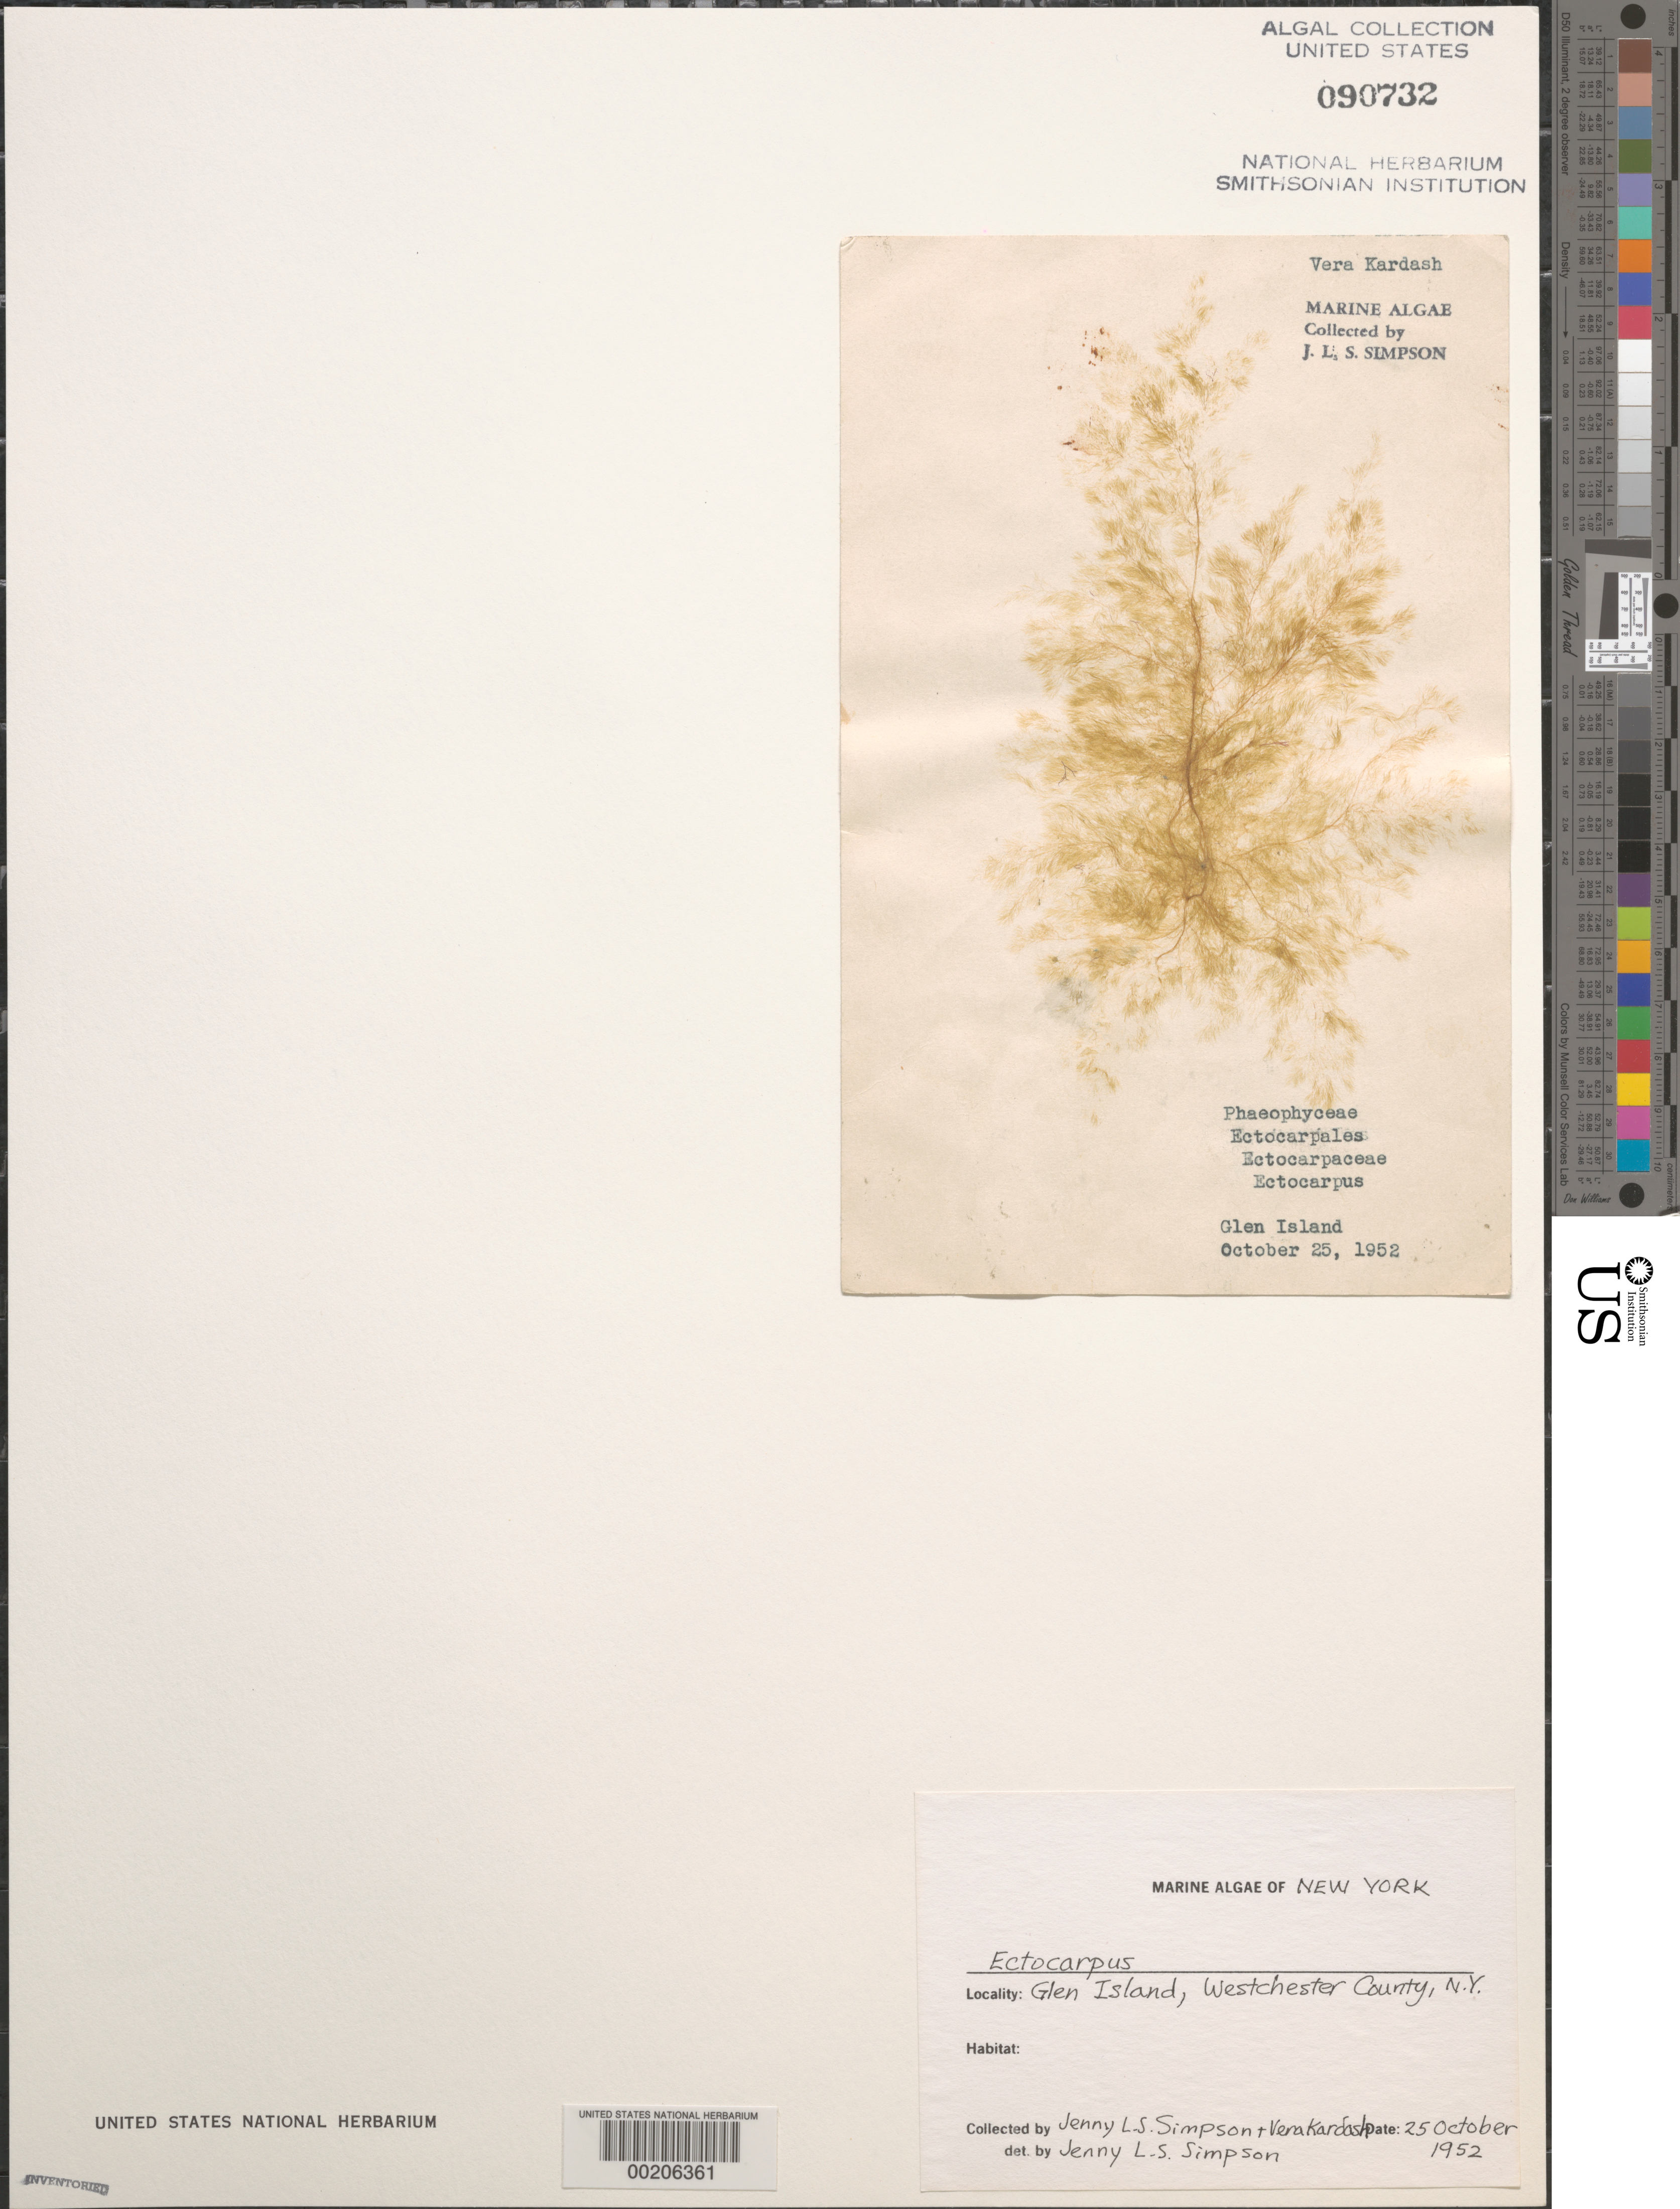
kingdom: Chromista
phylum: Ochrophyta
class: Phaeophyceae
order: Ectocarpales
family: Ectocarpaceae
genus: Ectocarpus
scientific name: Ectocarpus sp.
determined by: Simpson, J. L. S.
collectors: J. Simpson & V. Kardash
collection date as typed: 25 Oct 1952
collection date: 1952-10-25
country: United States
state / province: New York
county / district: Westchester County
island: Glen Island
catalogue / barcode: US 90732